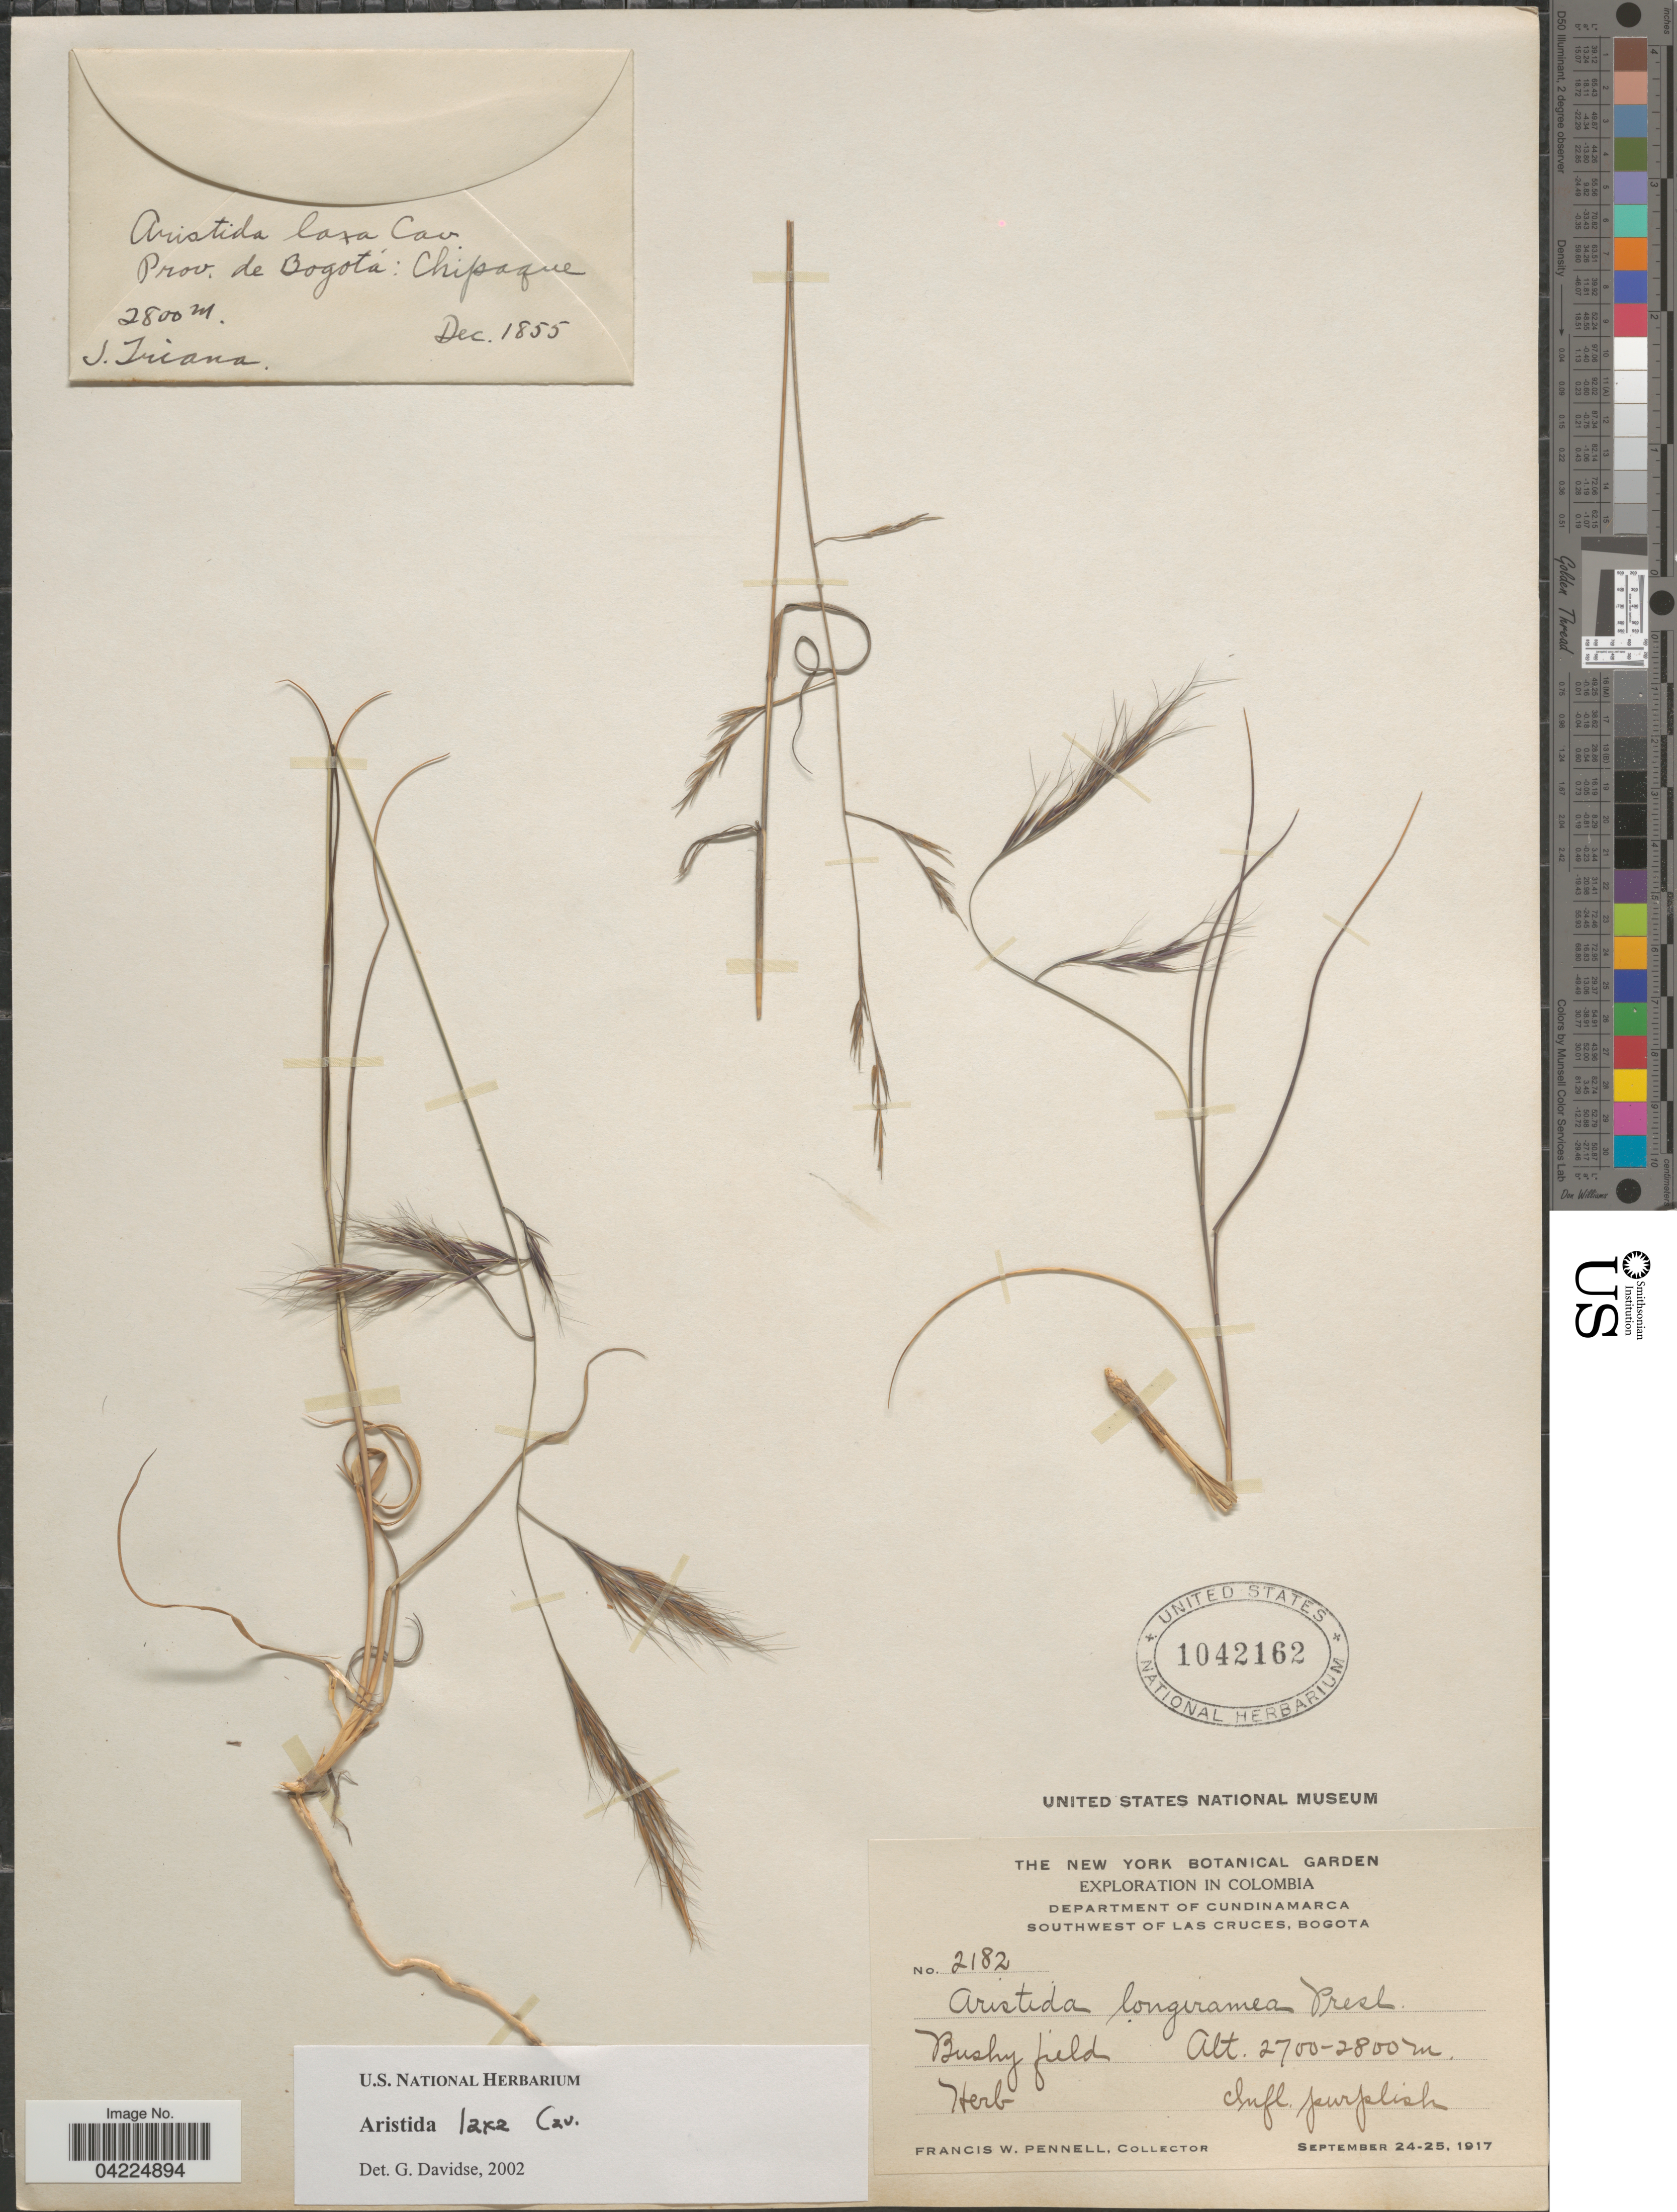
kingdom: Plantae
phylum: Tracheophyta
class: Liliopsida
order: Poales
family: Poaceae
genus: Aristida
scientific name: Aristida laxa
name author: Cav.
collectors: J. Triana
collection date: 1855-12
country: Colombia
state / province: Bogota D.C.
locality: Prov. de Bogotá:Chipague.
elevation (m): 2800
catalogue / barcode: US 1042162-2